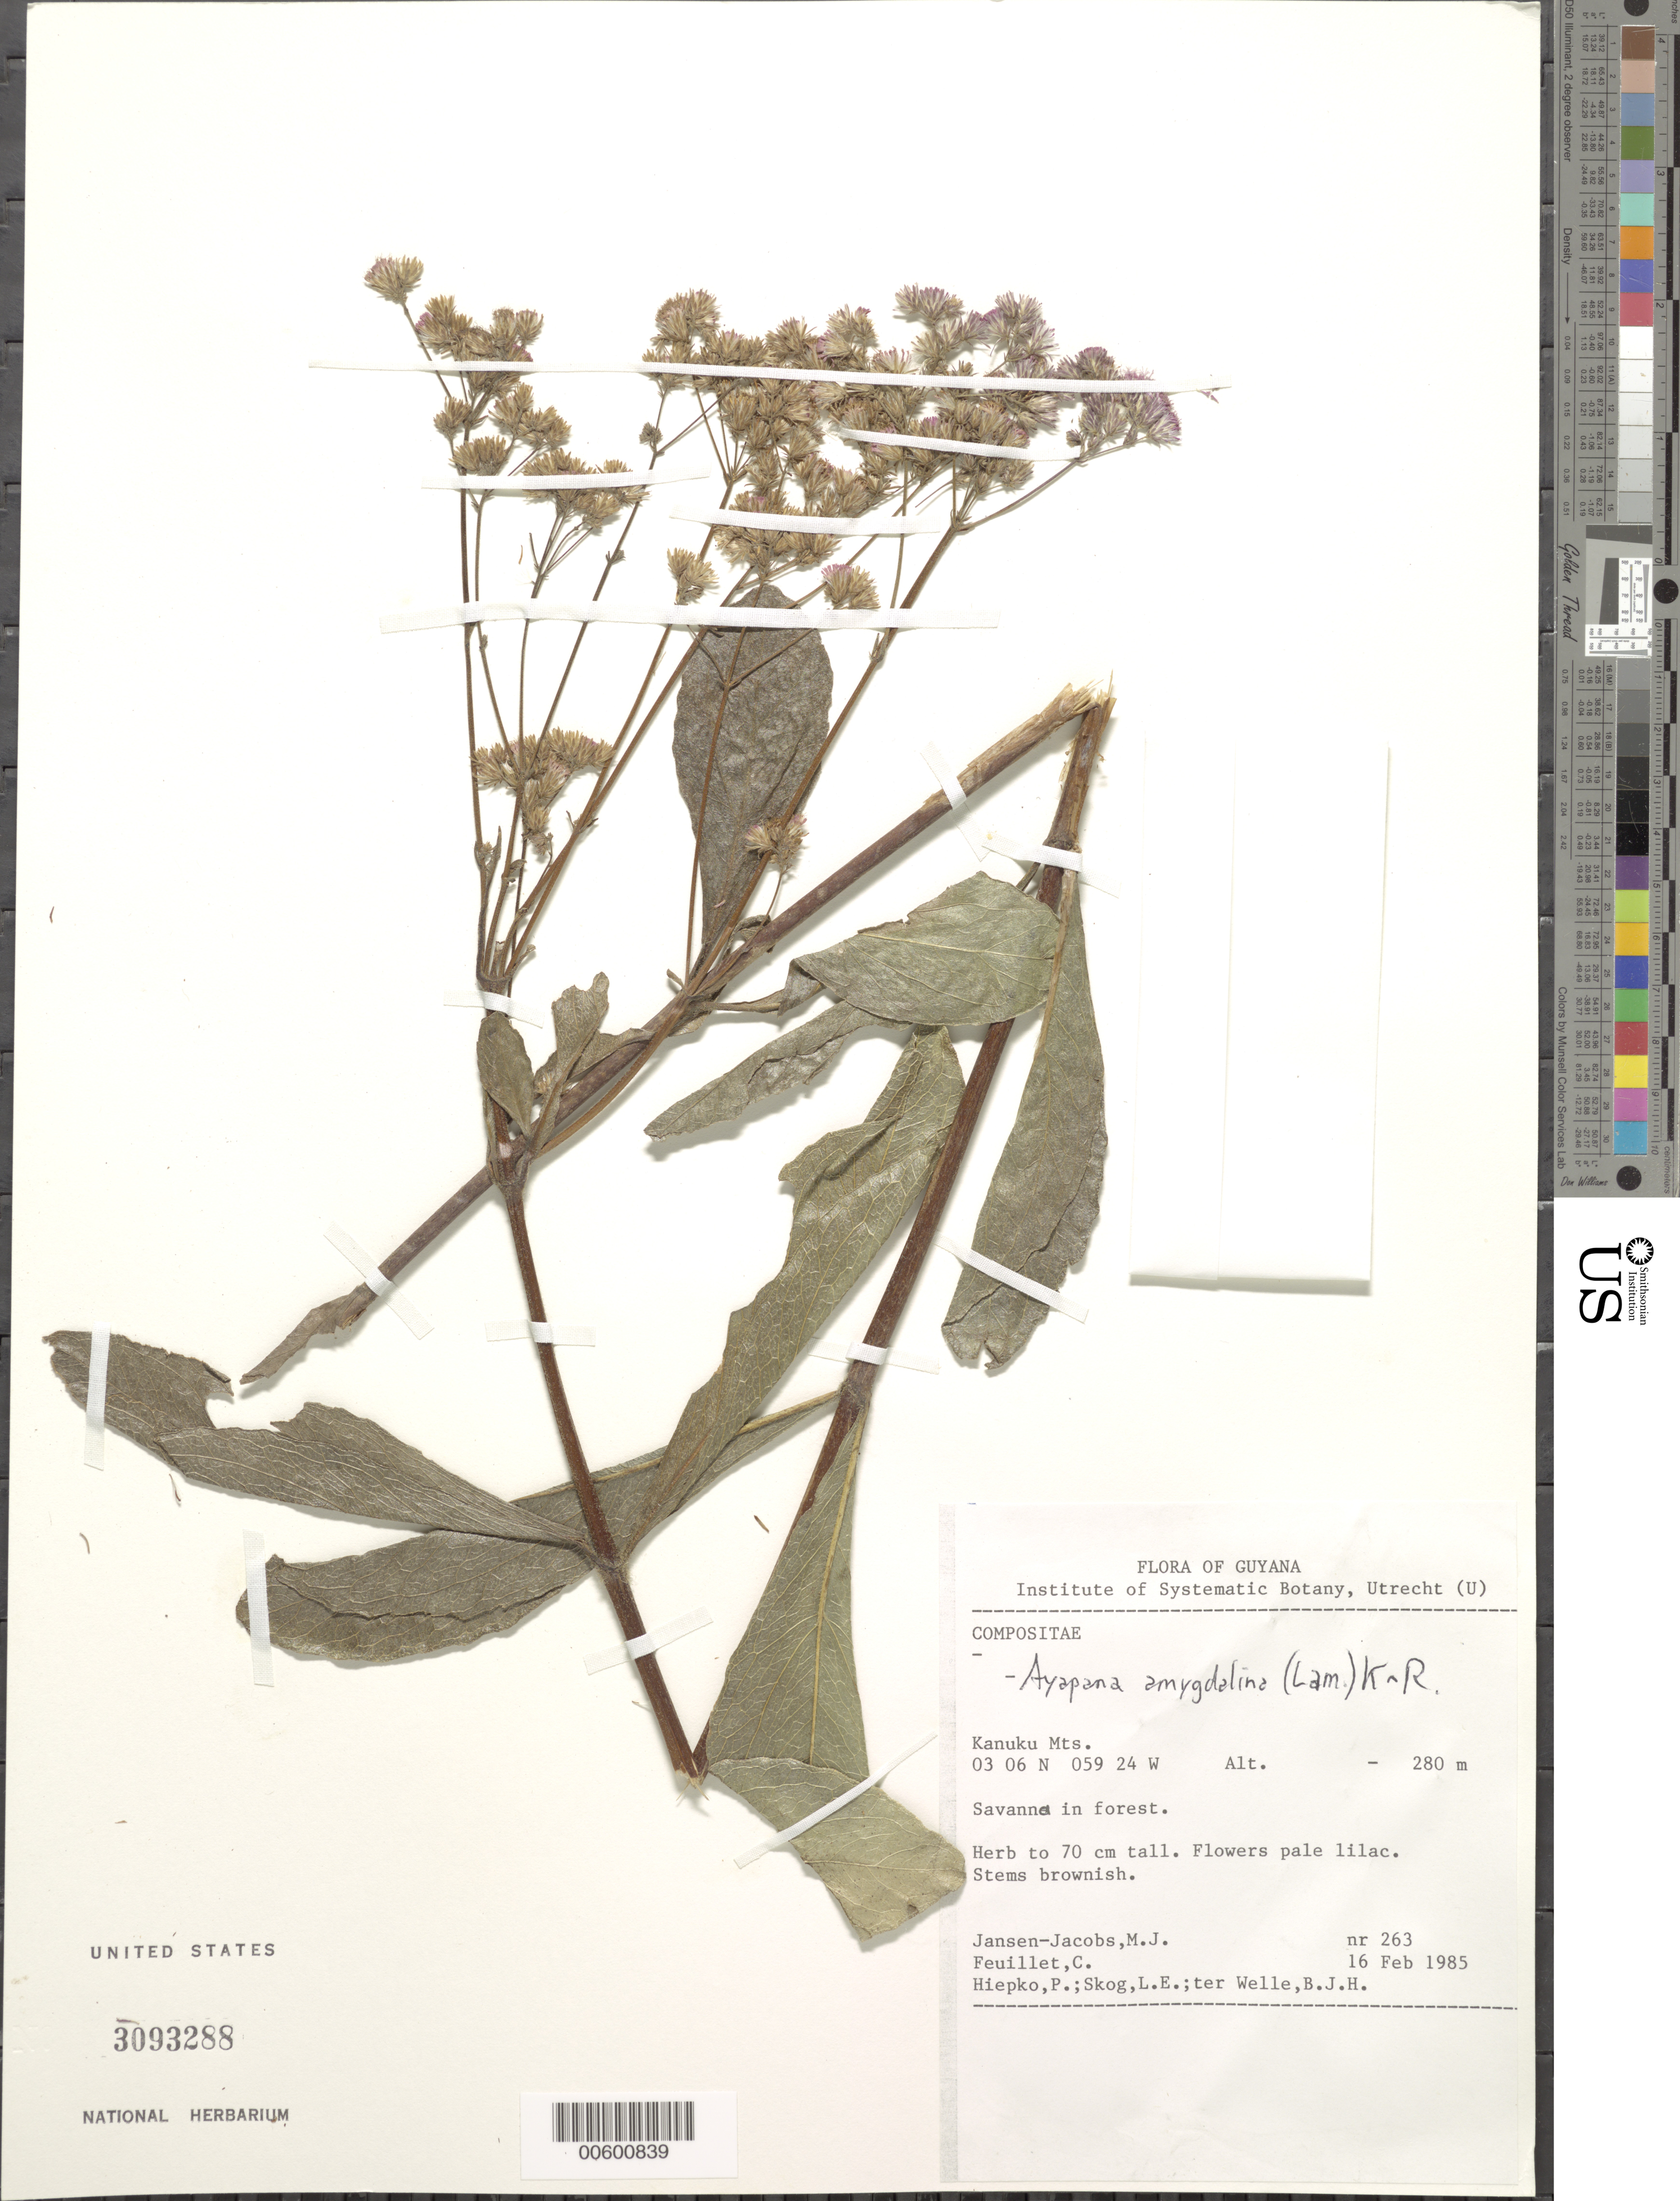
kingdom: Plantae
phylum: Tracheophyta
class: Magnoliopsida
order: Asterales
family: Asteraceae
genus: Ayapana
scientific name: Ayapana amygdalina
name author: (Lam.) R.M. King & H. Rob.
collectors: M. J. Jansen-Jacobs, C. Feuillet, P. H. Hiepko, L. E. Skog & B. Welle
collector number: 263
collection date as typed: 16-Feb-85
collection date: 1985-02-16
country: Guyana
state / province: U. Takutu-U. Essequibo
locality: Kanuku Mts.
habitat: Savanna in forest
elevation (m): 280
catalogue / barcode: US 3093288